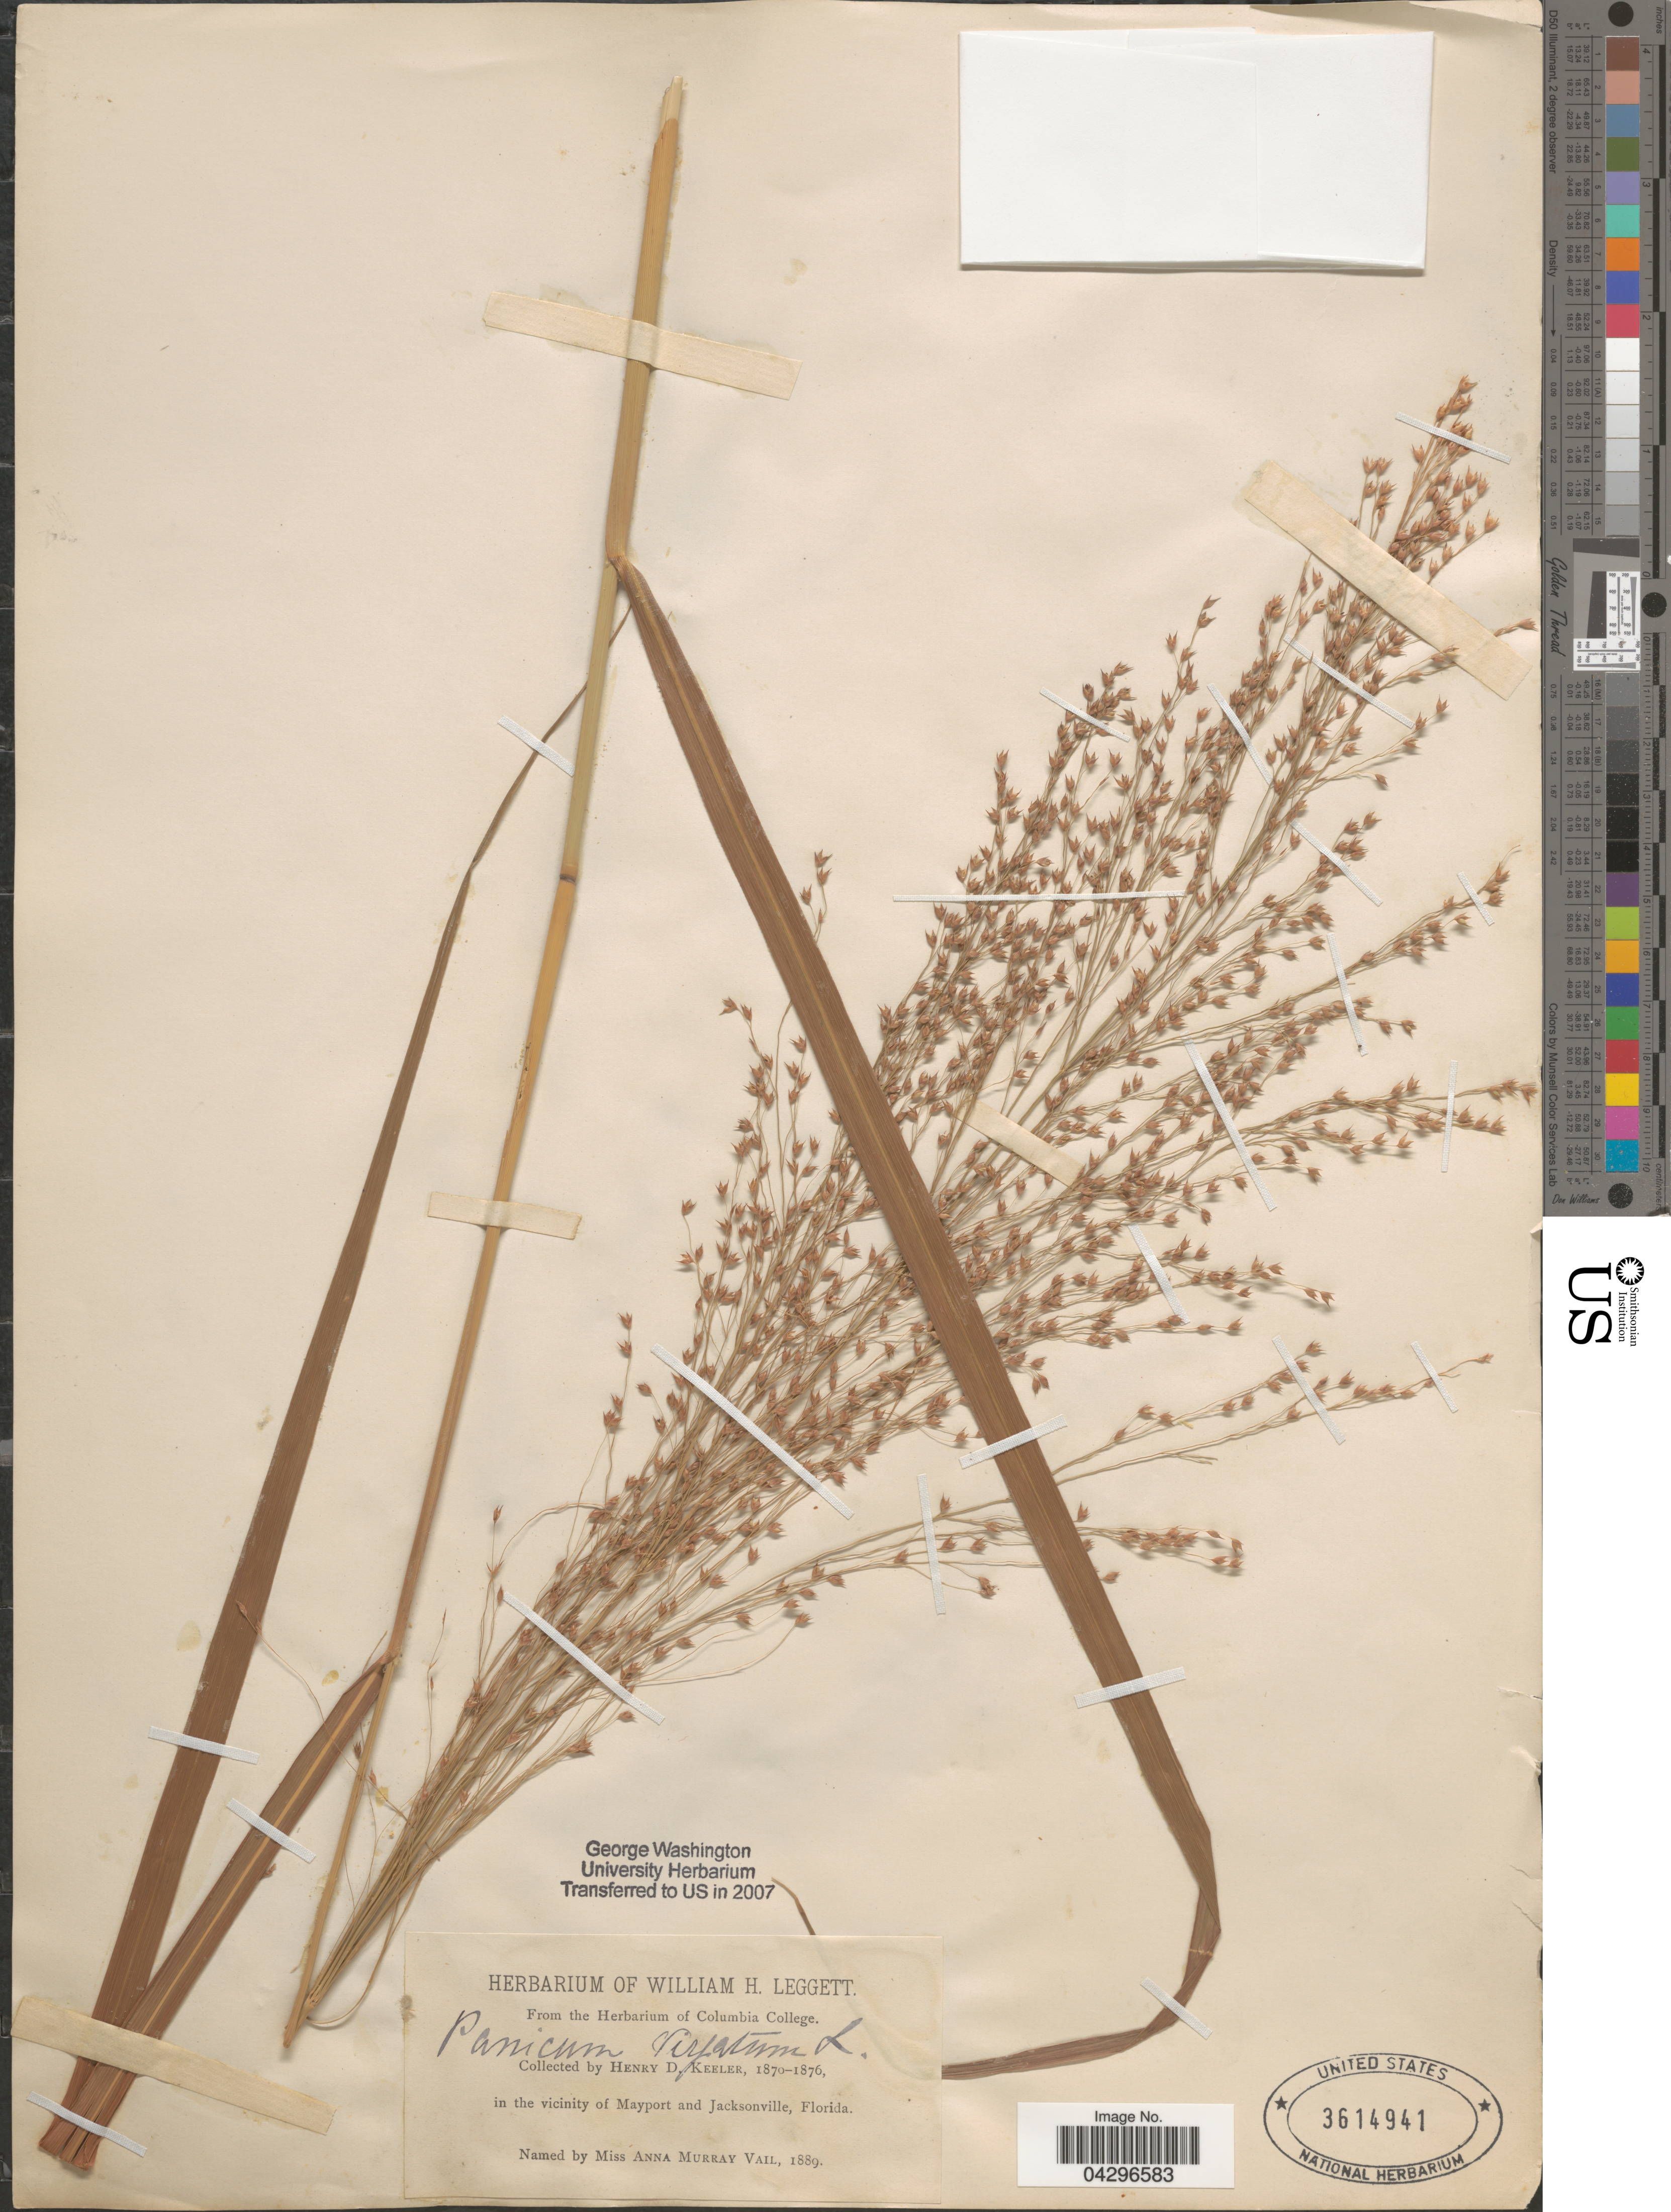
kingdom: Plantae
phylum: Tracheophyta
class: Liliopsida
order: Poales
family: Poaceae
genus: Panicum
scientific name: Panicum virgatum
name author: L.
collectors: H. Keeler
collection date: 1870/1876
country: United States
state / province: Florida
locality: In the vicinity of Mayport and Jacksonville.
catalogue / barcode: US 3614941